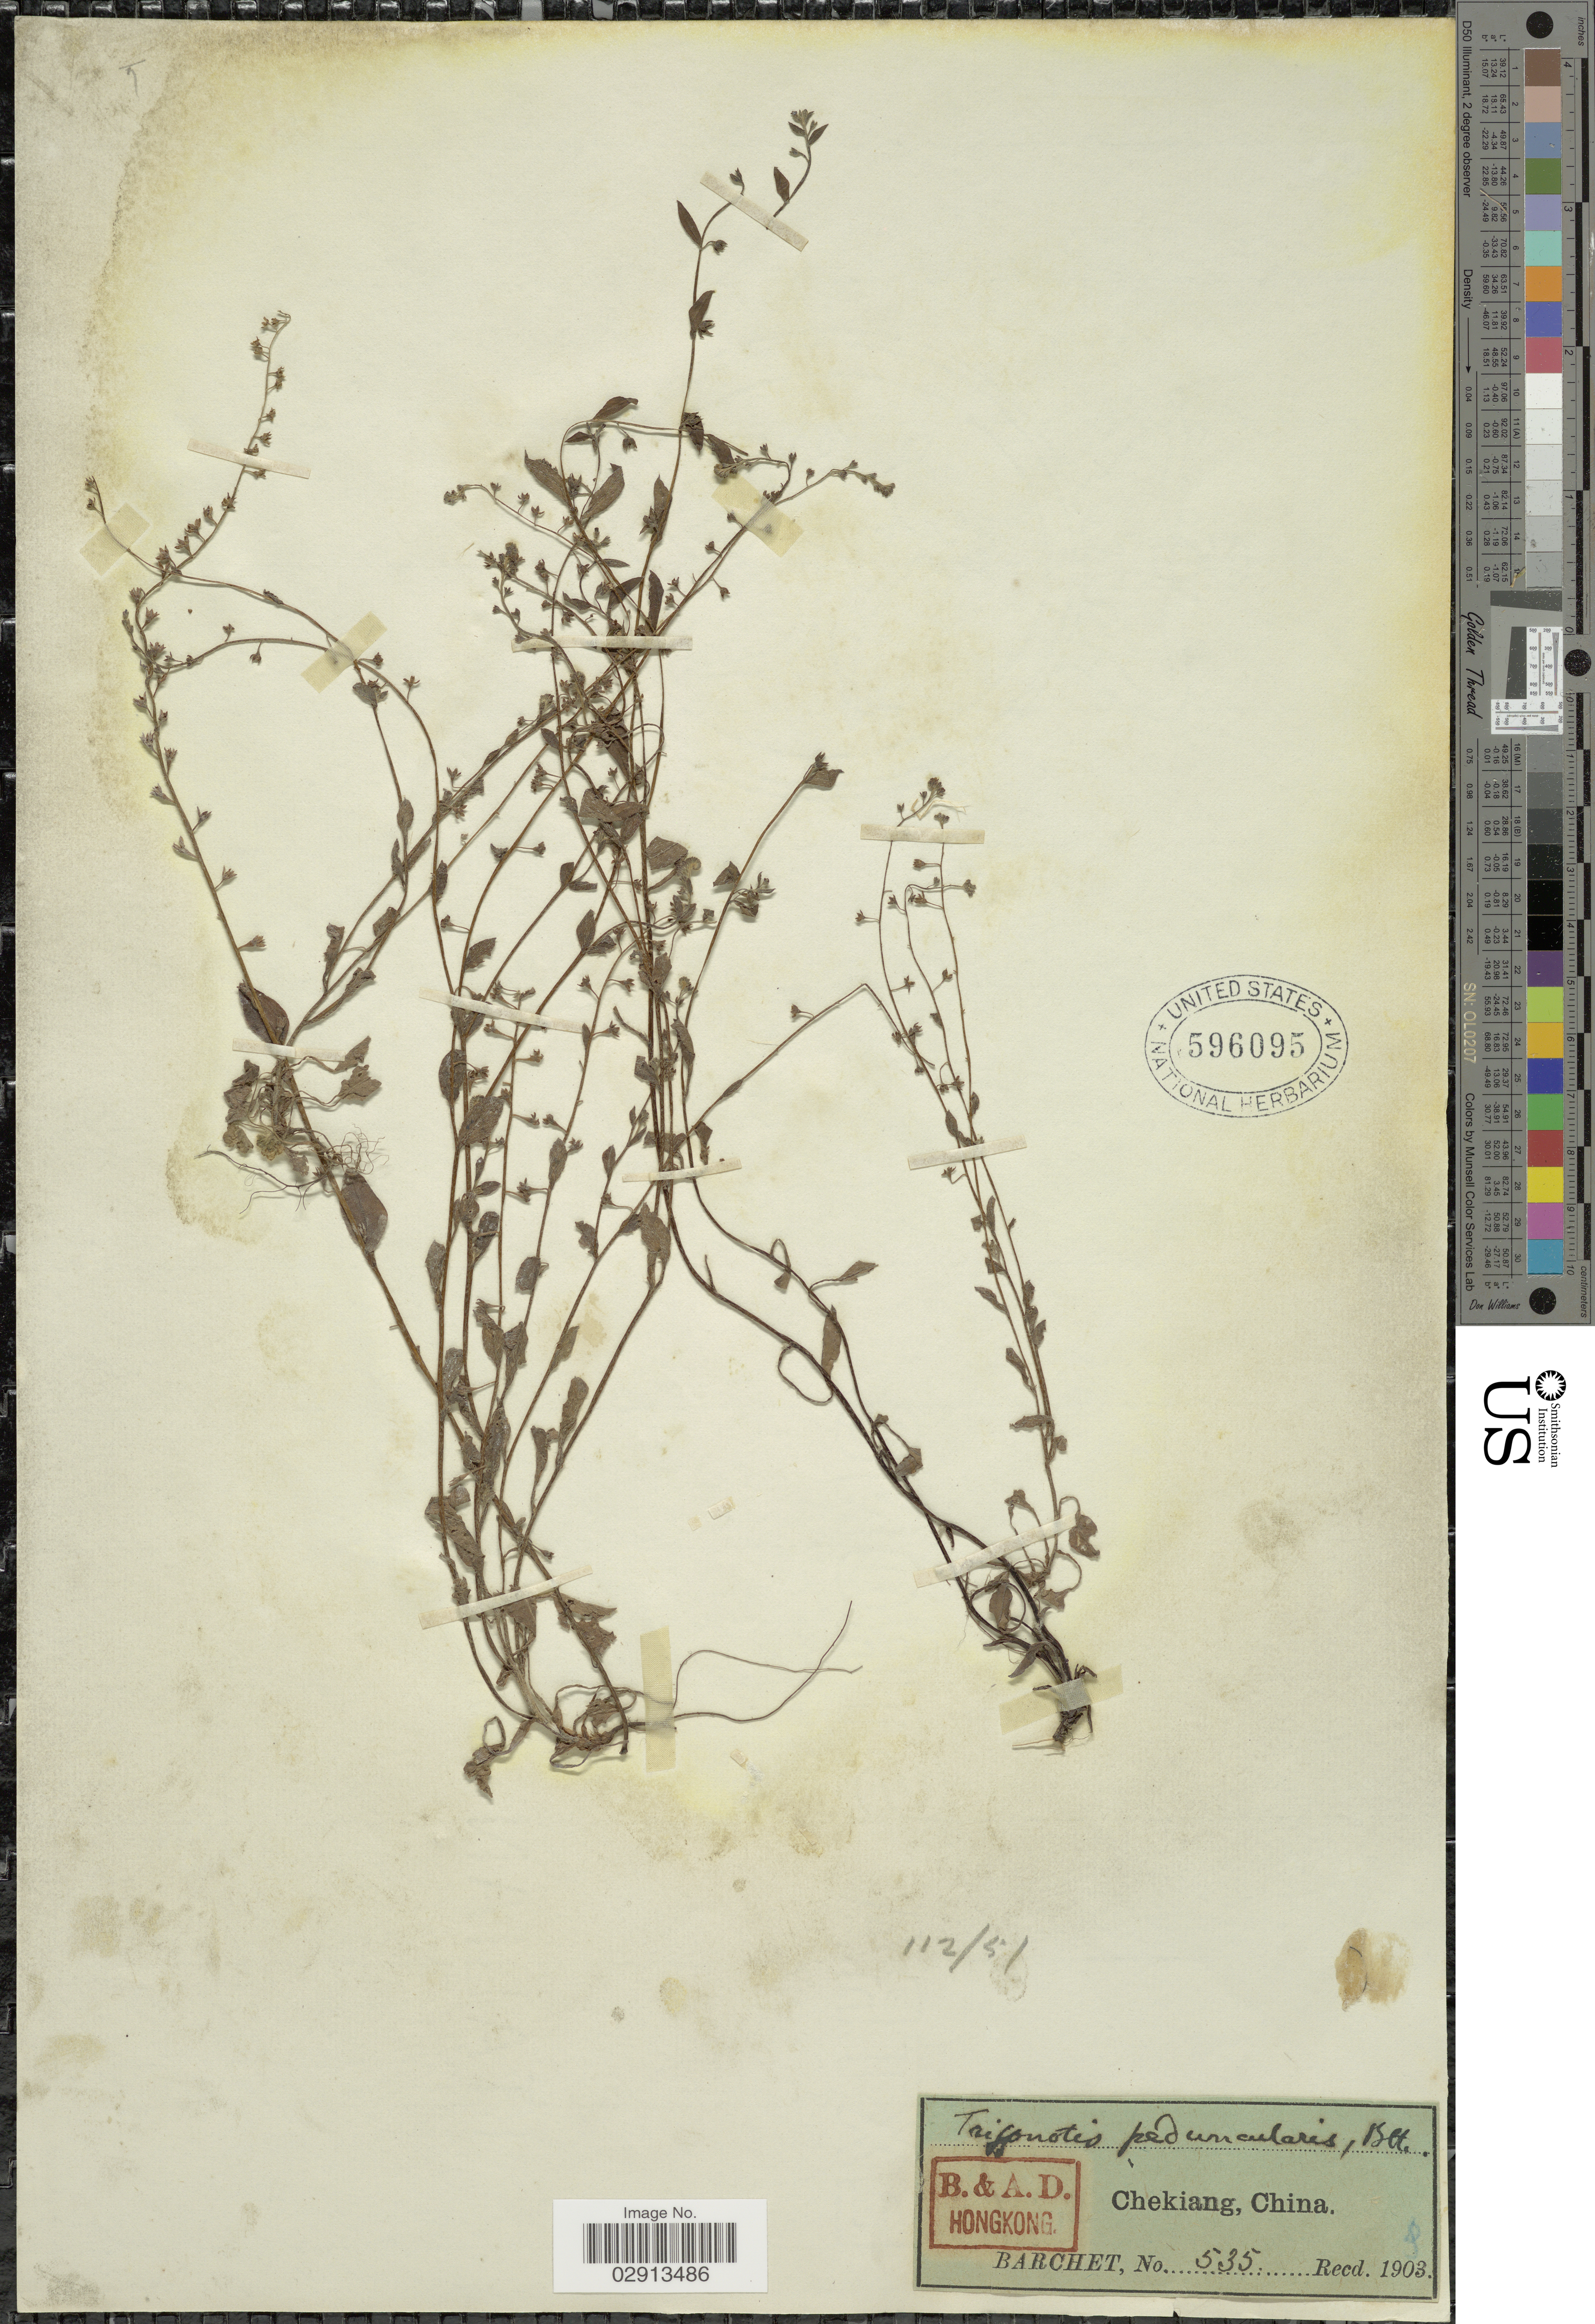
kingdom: Plantae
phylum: Tracheophyta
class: Magnoliopsida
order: Boraginales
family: Boraginaceae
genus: Trigonotis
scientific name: Trigonotis peduncularis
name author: (Trevis.) Benth. ex Baker et al.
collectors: S. P. Barchet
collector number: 535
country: China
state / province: Zhejiang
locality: Chekiang.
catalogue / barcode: US 596095